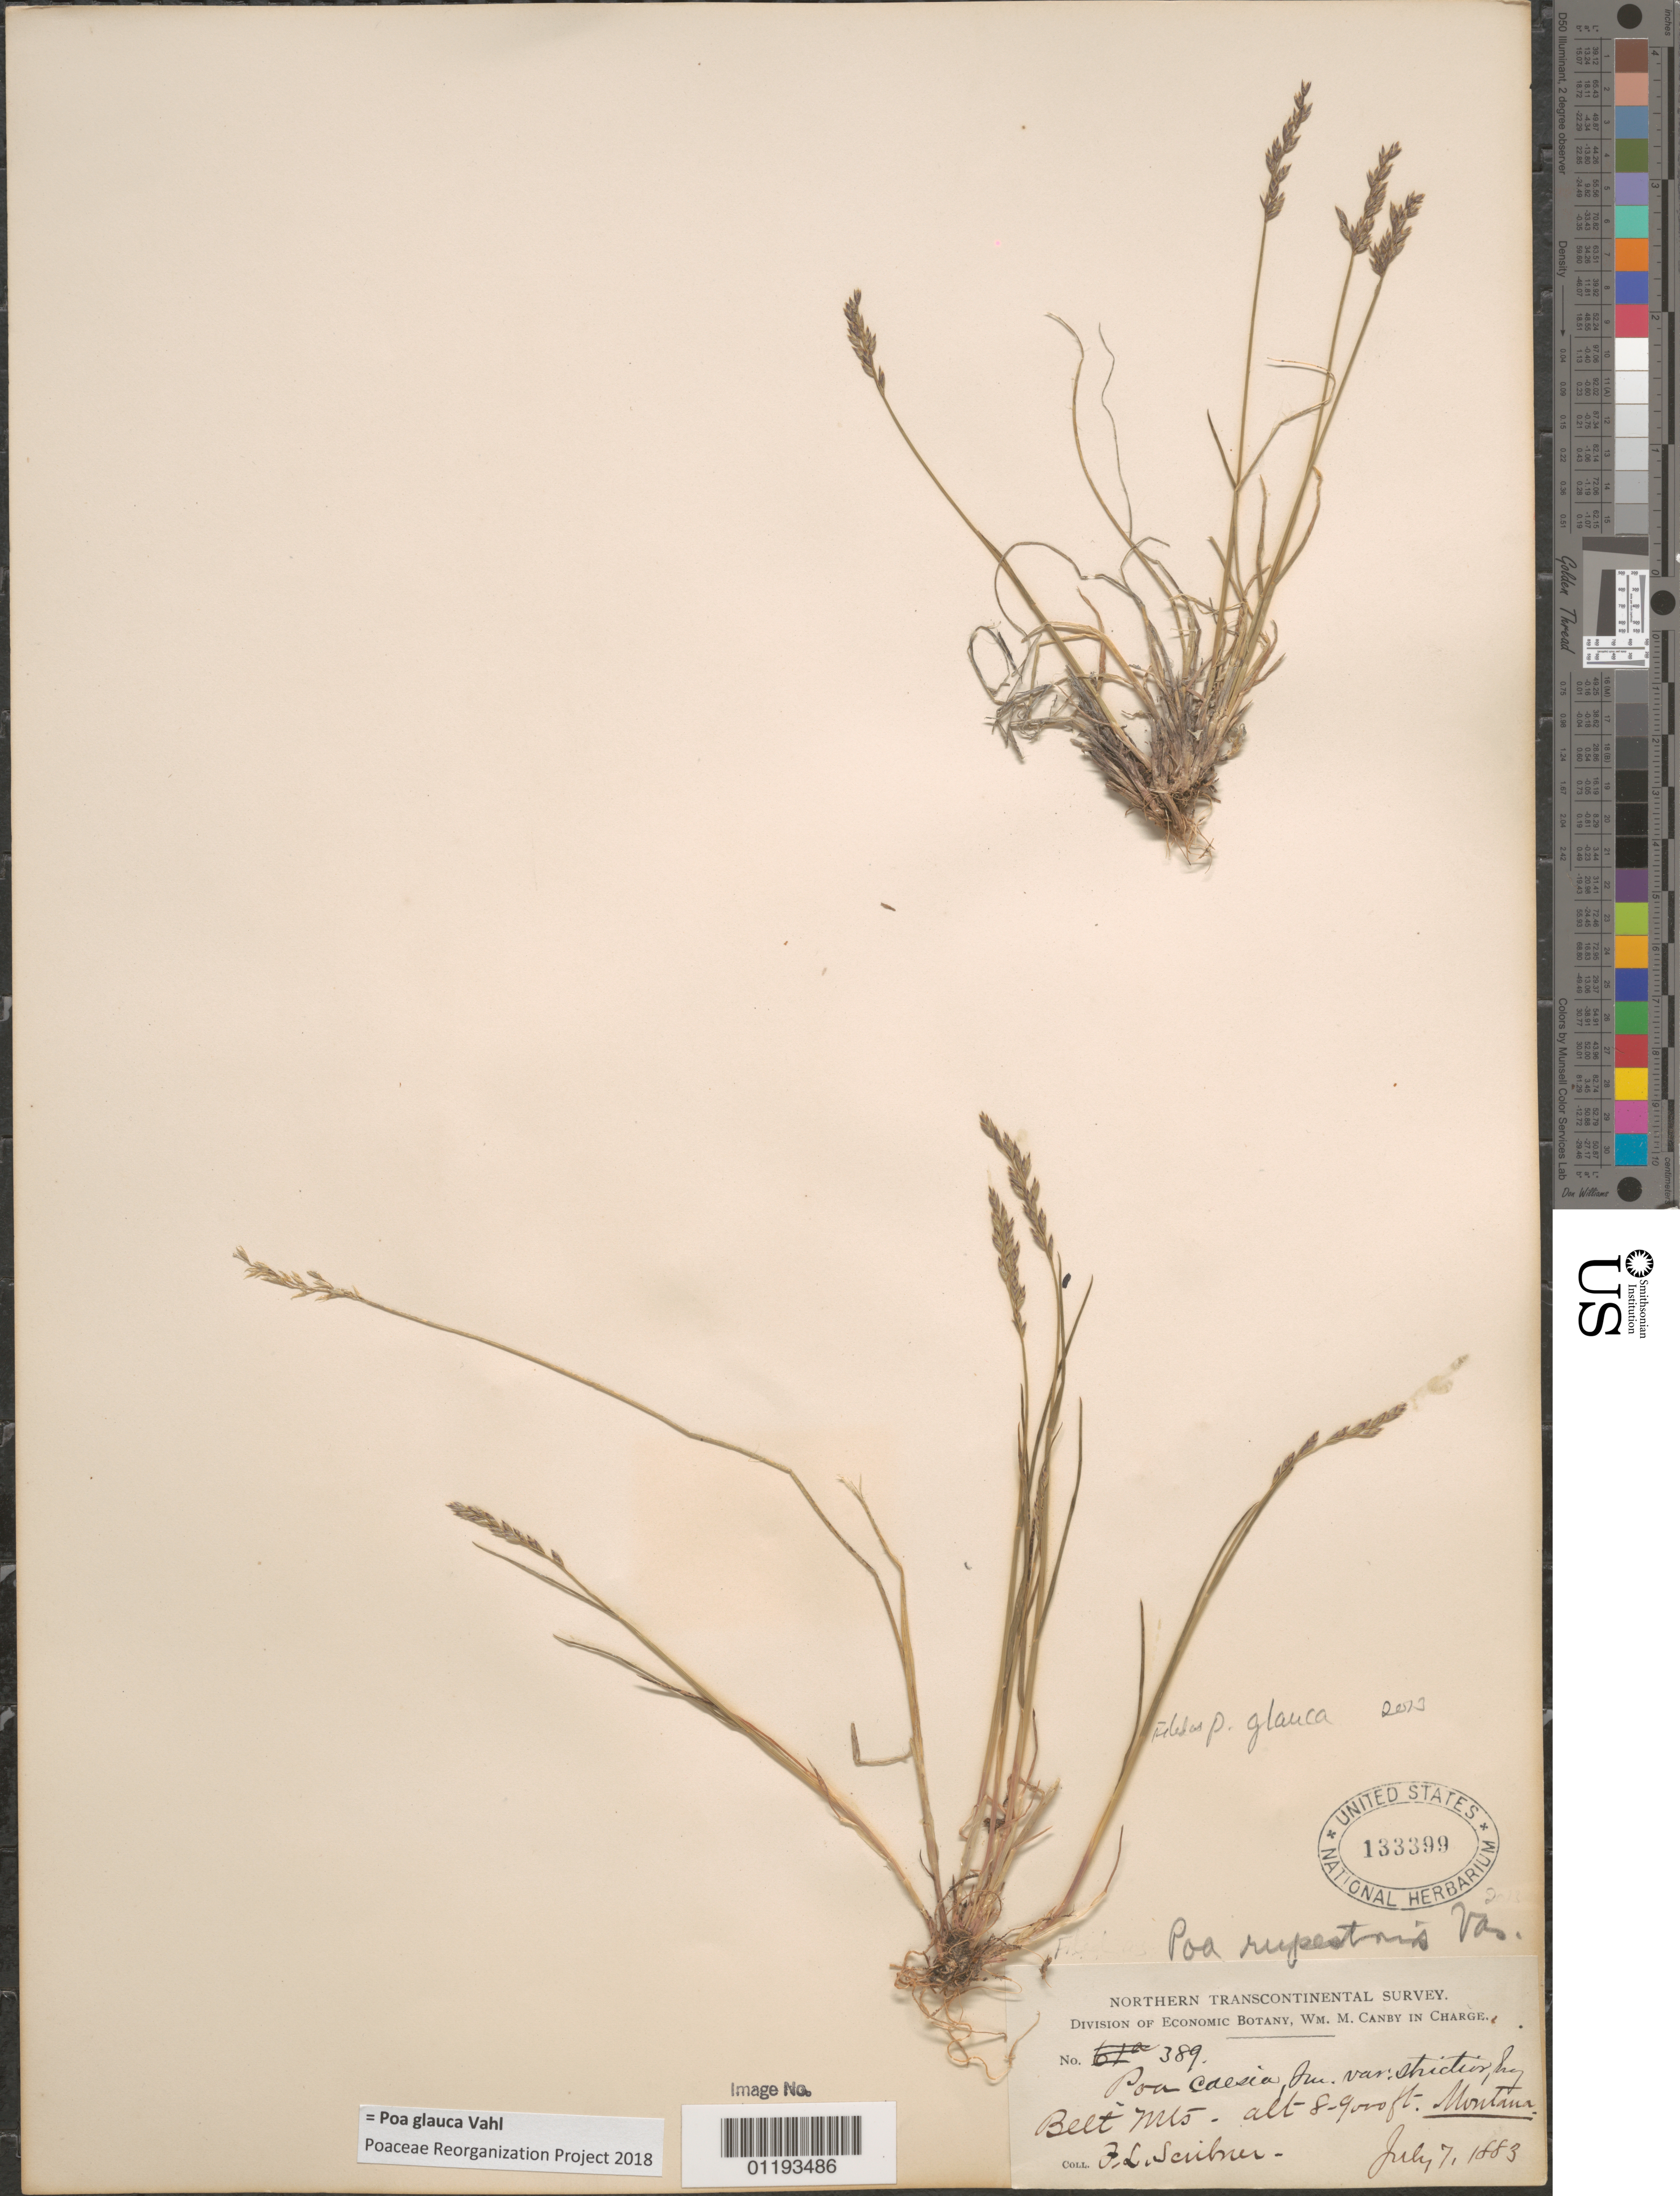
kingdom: Plantae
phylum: Tracheophyta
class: Liliopsida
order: Poales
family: Poaceae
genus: Poa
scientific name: Poa glauca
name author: Vahl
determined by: Poaceae Reorganization Project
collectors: F. L. Scribner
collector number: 389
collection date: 1883-07-07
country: United States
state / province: Montana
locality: Belt Mts.,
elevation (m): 2713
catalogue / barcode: US 133399